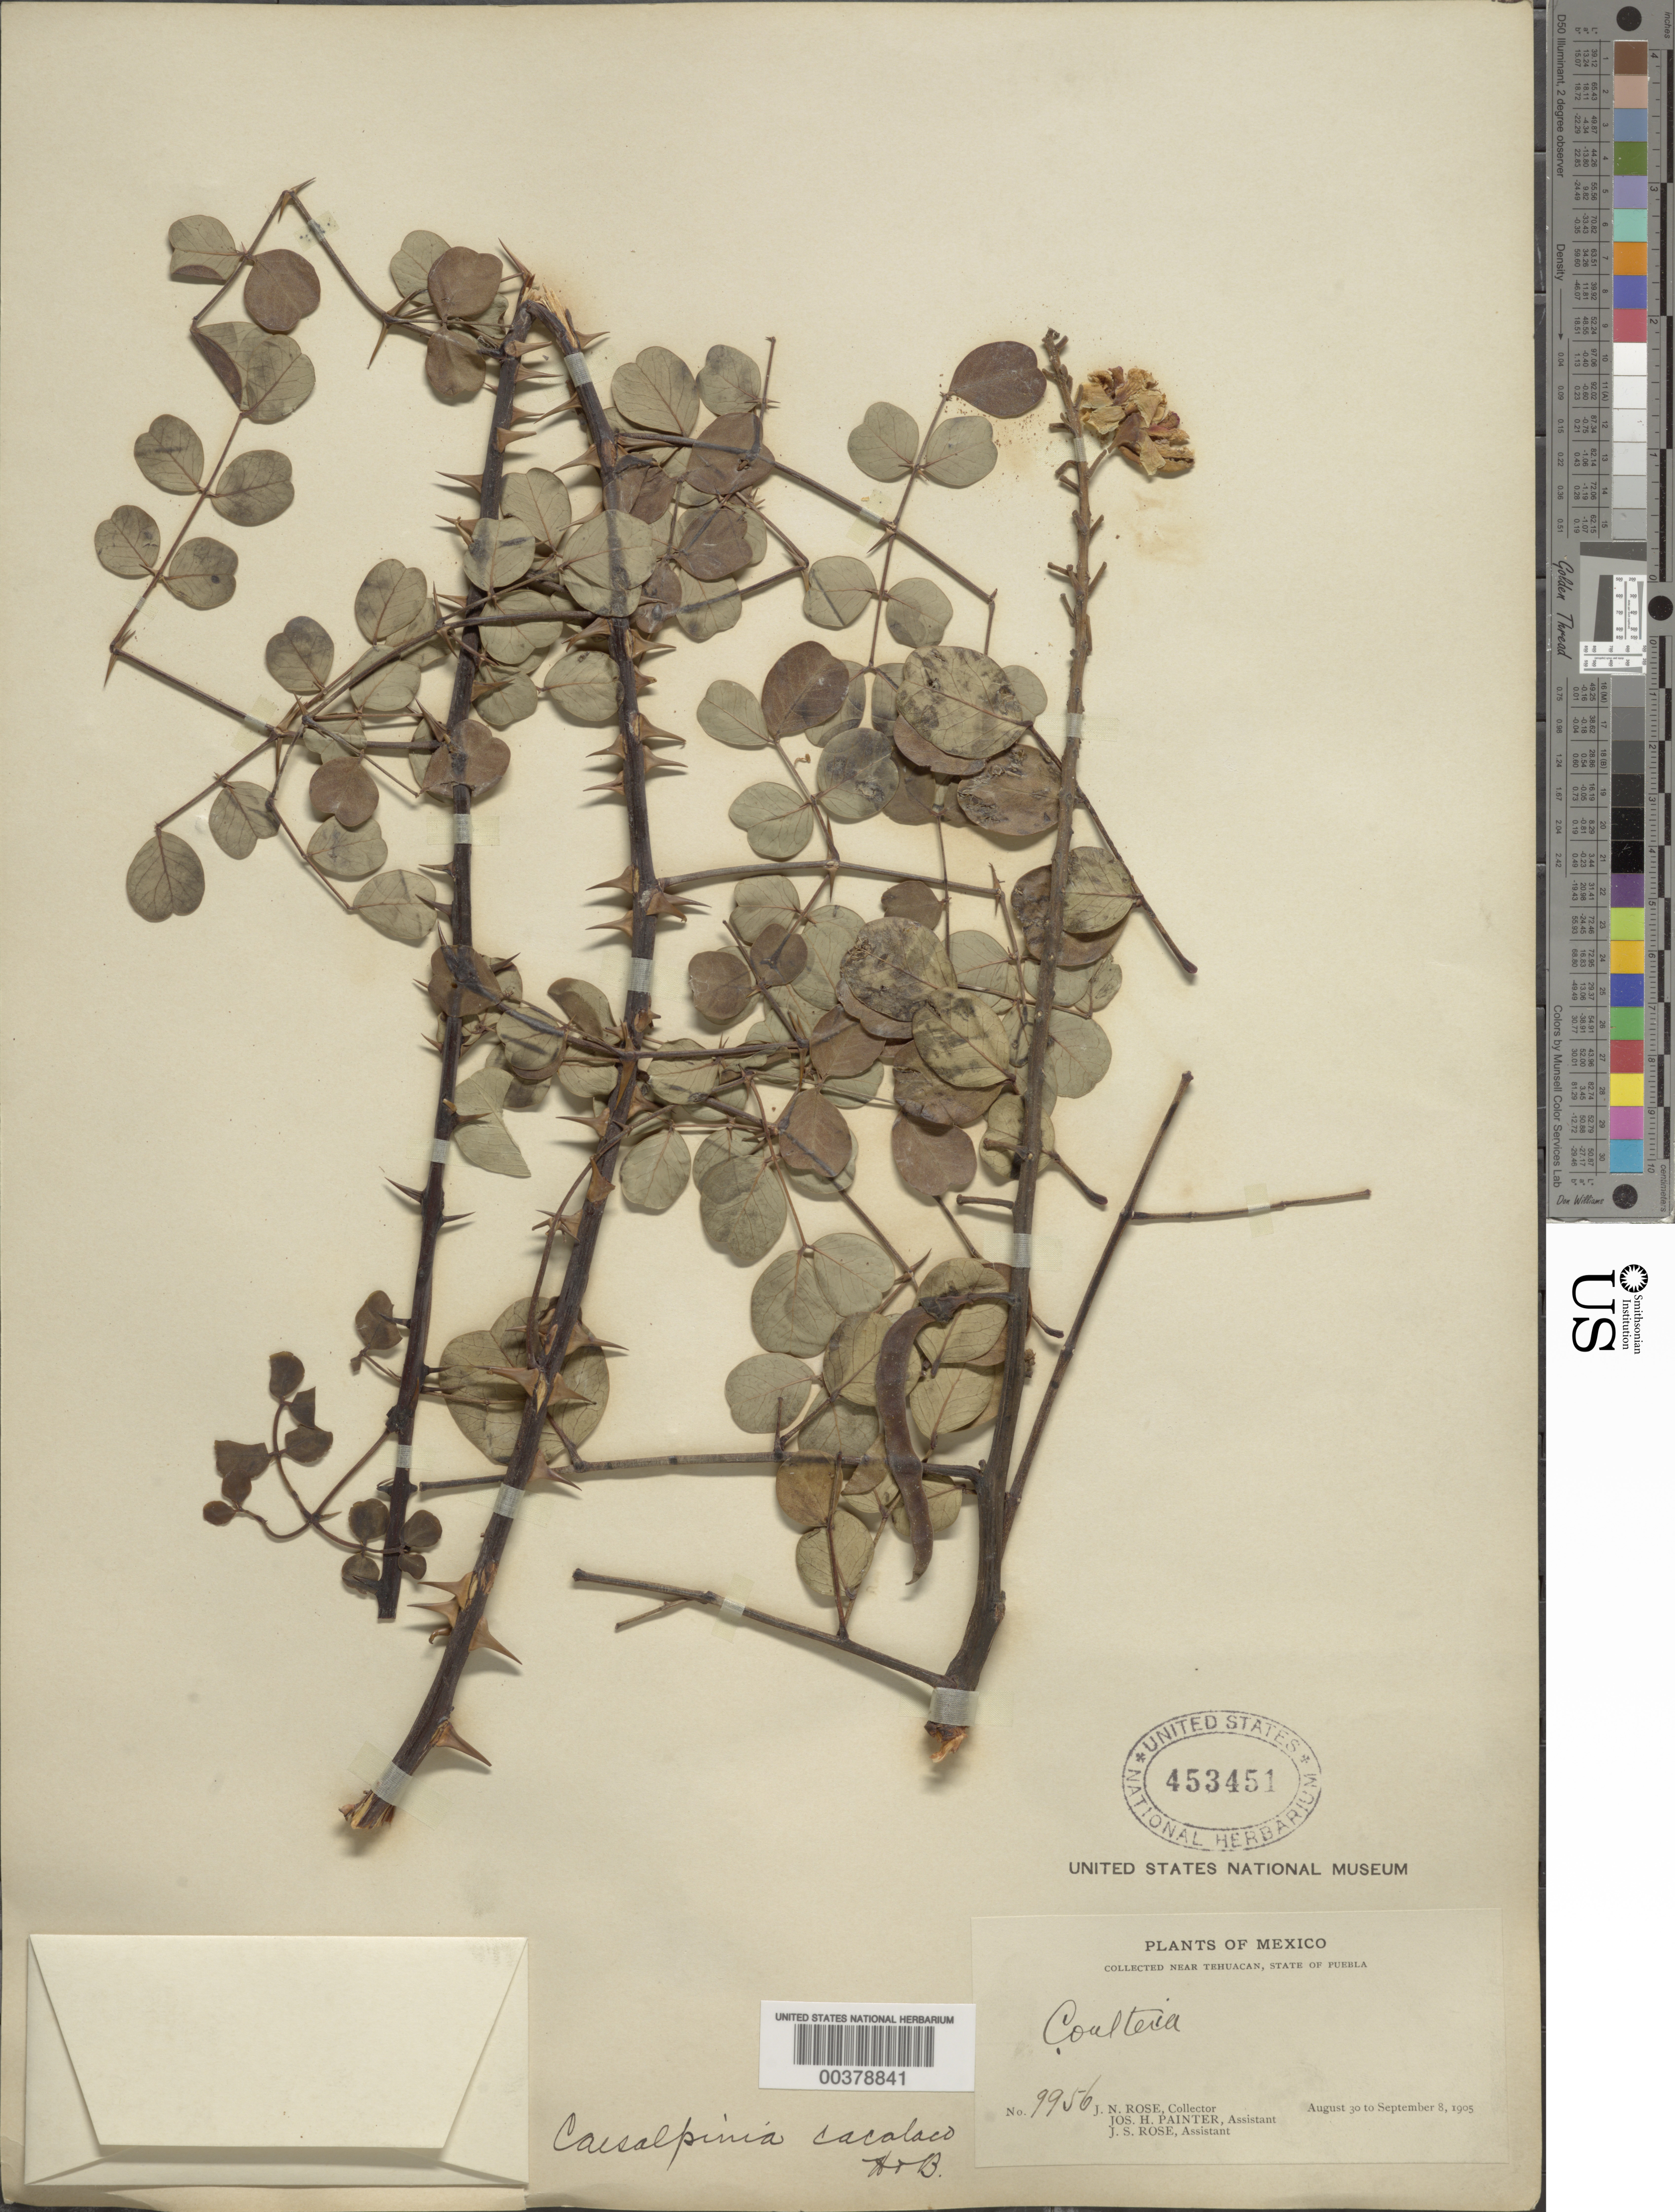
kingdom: Plantae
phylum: Tracheophyta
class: Magnoliopsida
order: Fabales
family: Fabaceae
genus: Tara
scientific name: Tara cacalaco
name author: (Bonpl.) Molinari & Sánchez Och.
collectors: J. N. Rose, J. H. Painter & J. S. Rose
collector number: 9956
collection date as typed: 30 Aug 1905 to 08 Sep 1905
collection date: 1905-08-30/1905-09-08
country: Mexico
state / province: Puebla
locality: Near Tehuacan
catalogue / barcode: US 453451